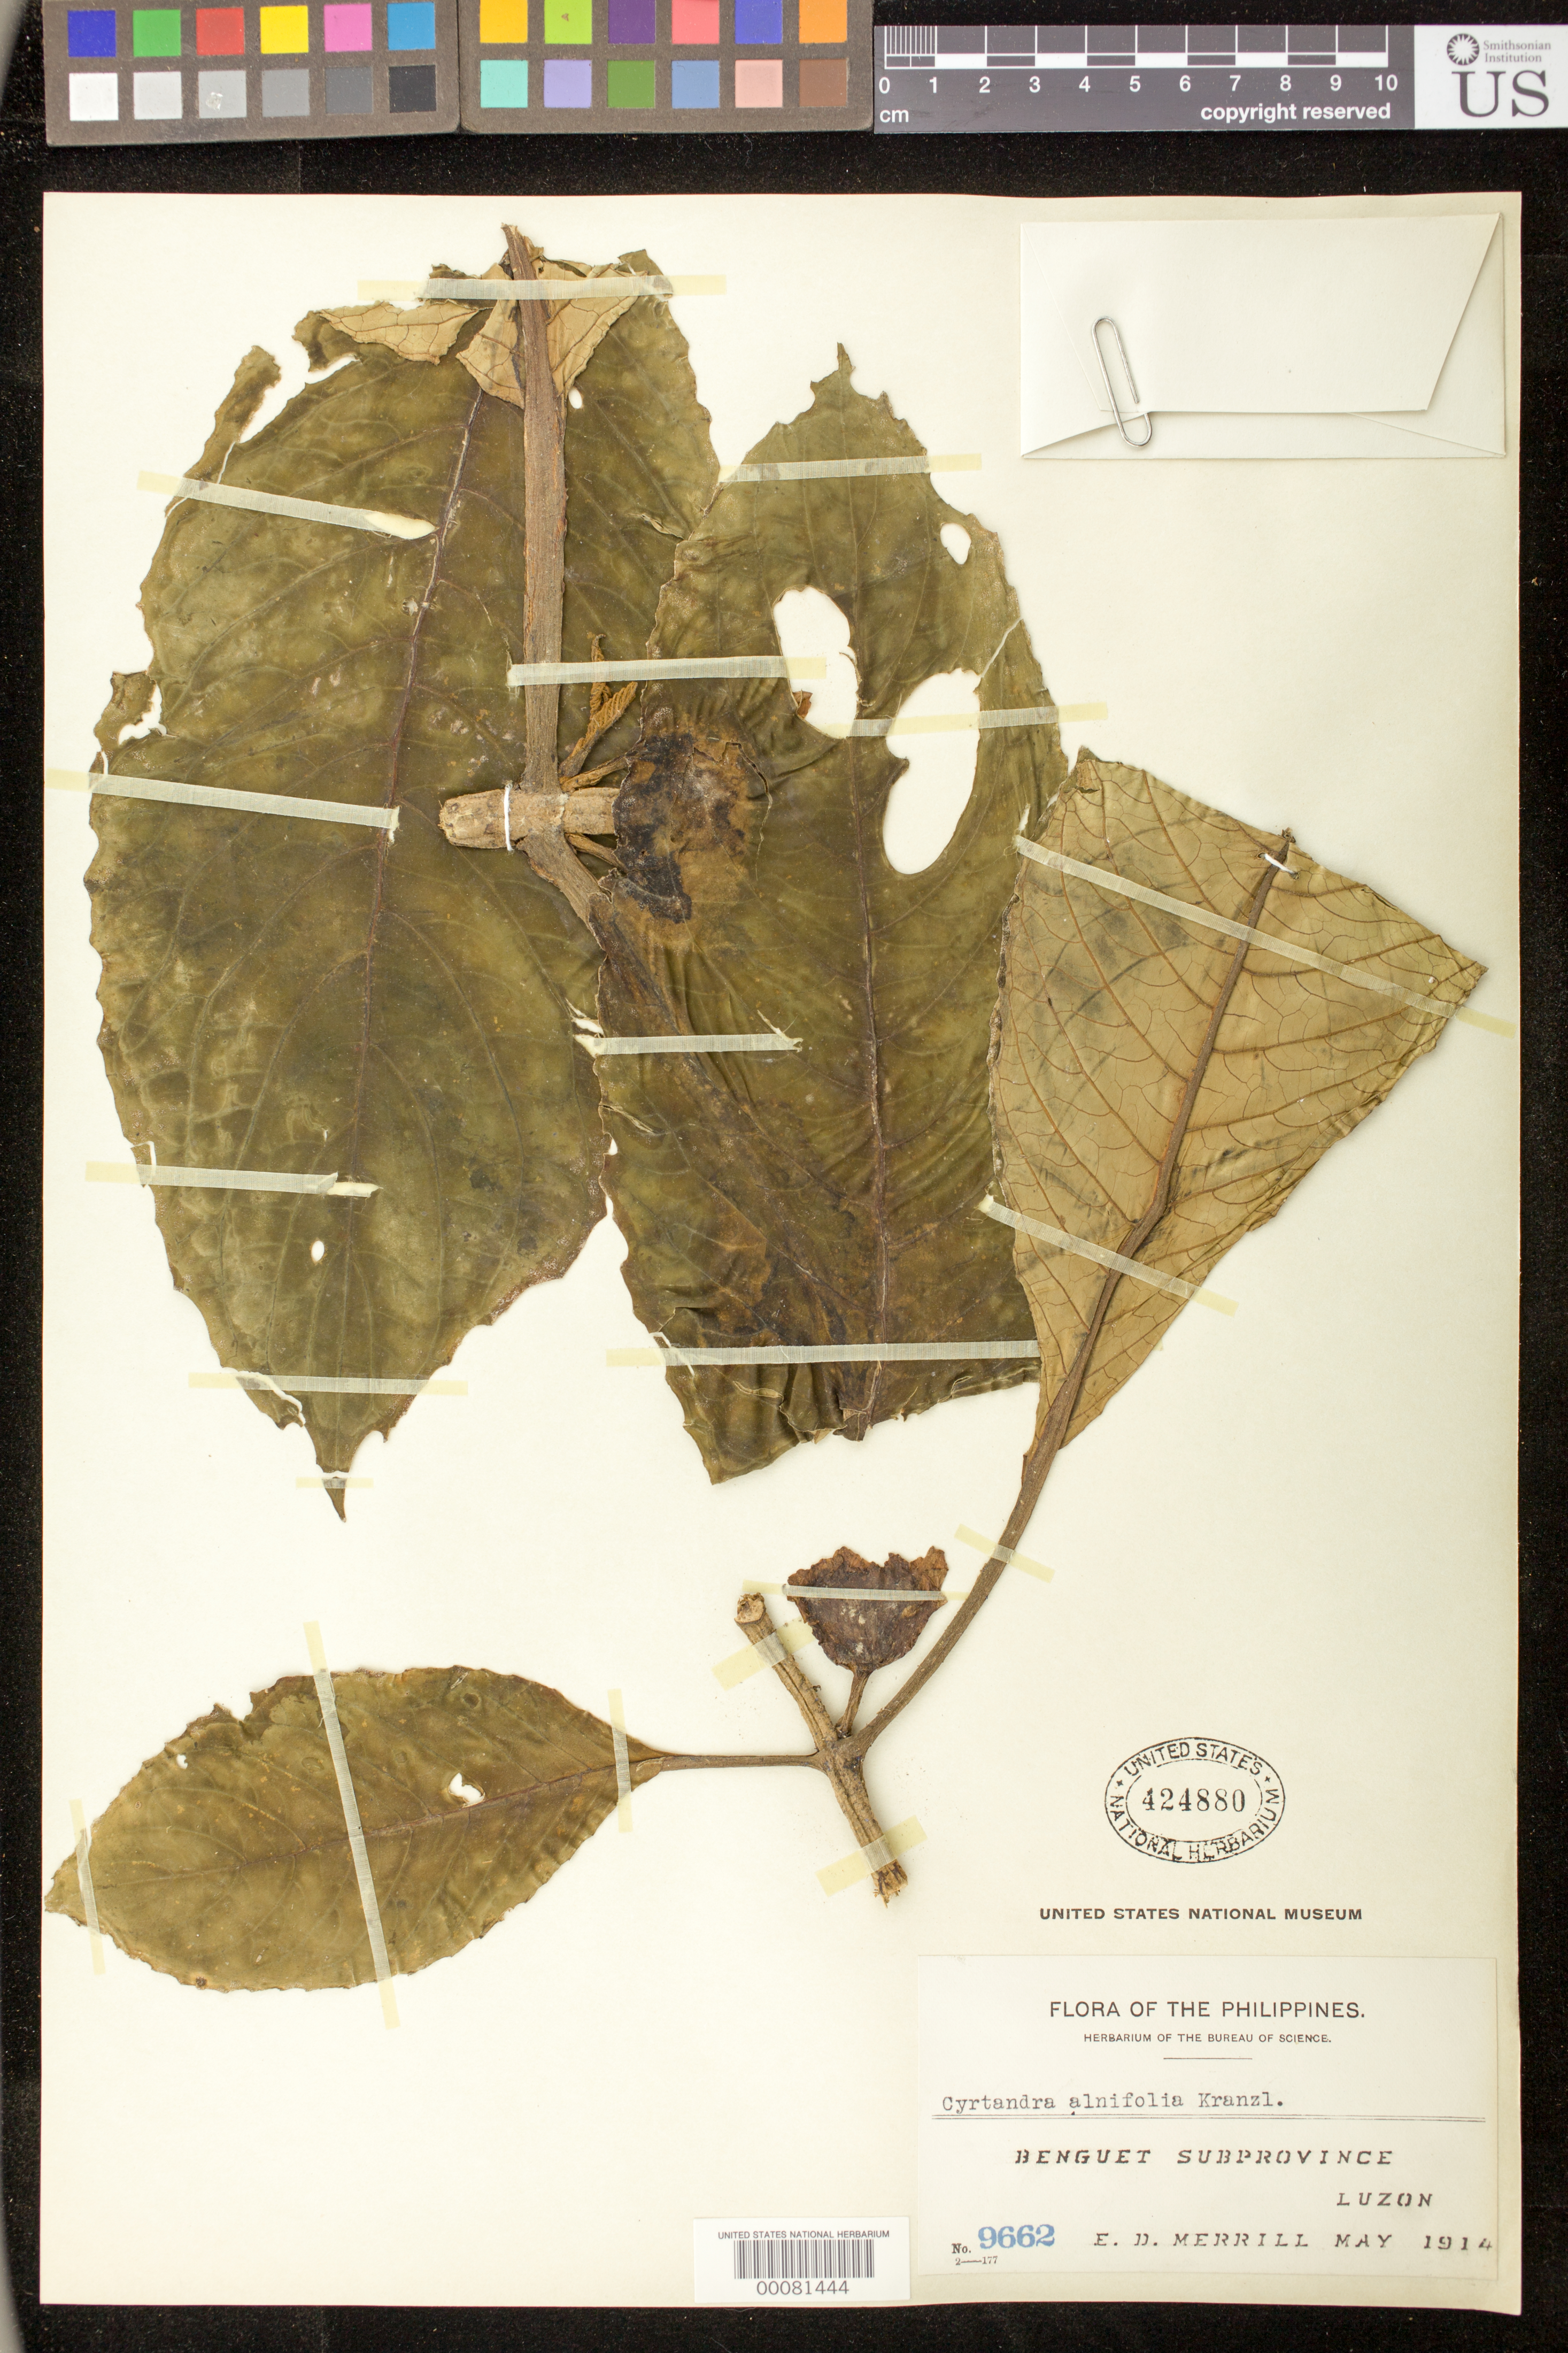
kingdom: Plantae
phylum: Tracheophyta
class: Magnoliopsida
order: Lamiales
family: Gesneriaceae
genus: Cyrtandra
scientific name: Cyrtandra alnifolia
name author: Kraenzl.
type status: Neotype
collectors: E. D. Merrill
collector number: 9662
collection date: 1914-05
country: Philippines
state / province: Cordillera (Administrative Region)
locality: Benguet Subprovince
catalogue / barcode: US 424880